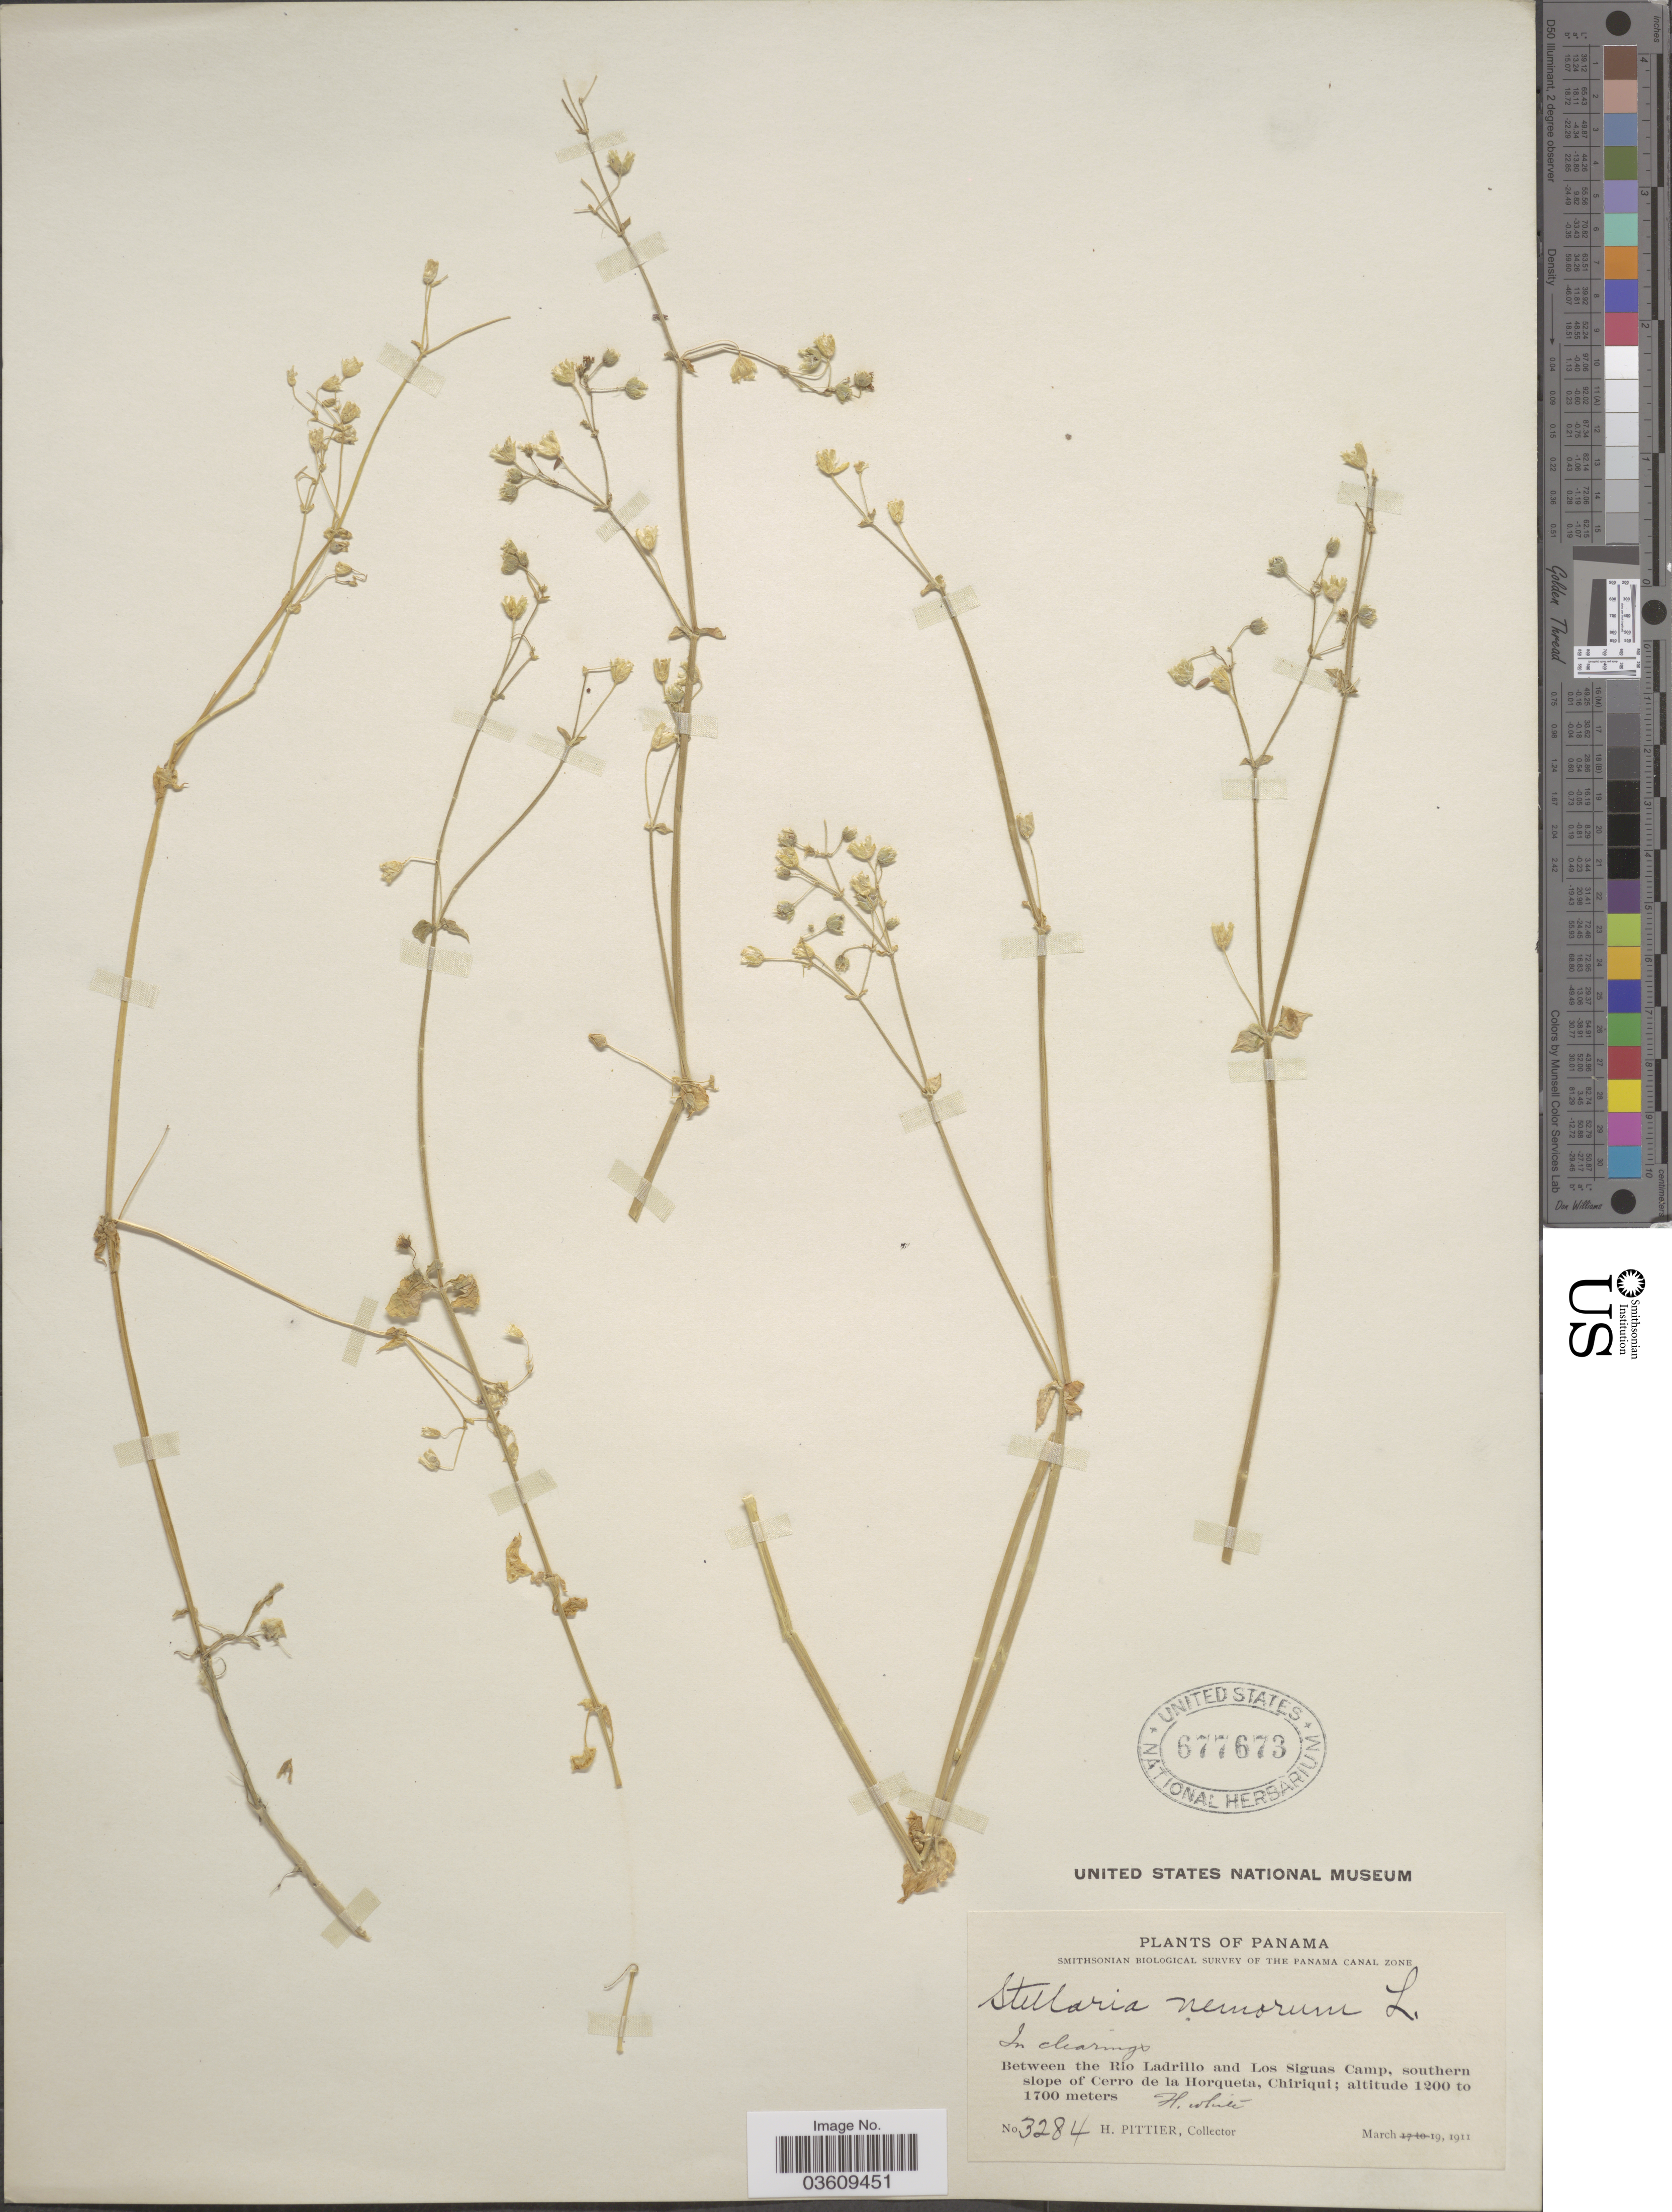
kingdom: Plantae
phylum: Tracheophyta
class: Magnoliopsida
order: Caryophyllales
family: Caryophyllaceae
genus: Stellaria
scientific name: Stellaria prostrata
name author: Baldwin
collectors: H. F. Pittier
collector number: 3284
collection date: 1911-03-19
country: Panama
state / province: Chiriqui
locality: In clearings. Between the Rio Ladrillo and Los Siguas Camp, southern slope of Cerro de la Horqueta.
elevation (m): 1200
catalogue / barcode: US 677673